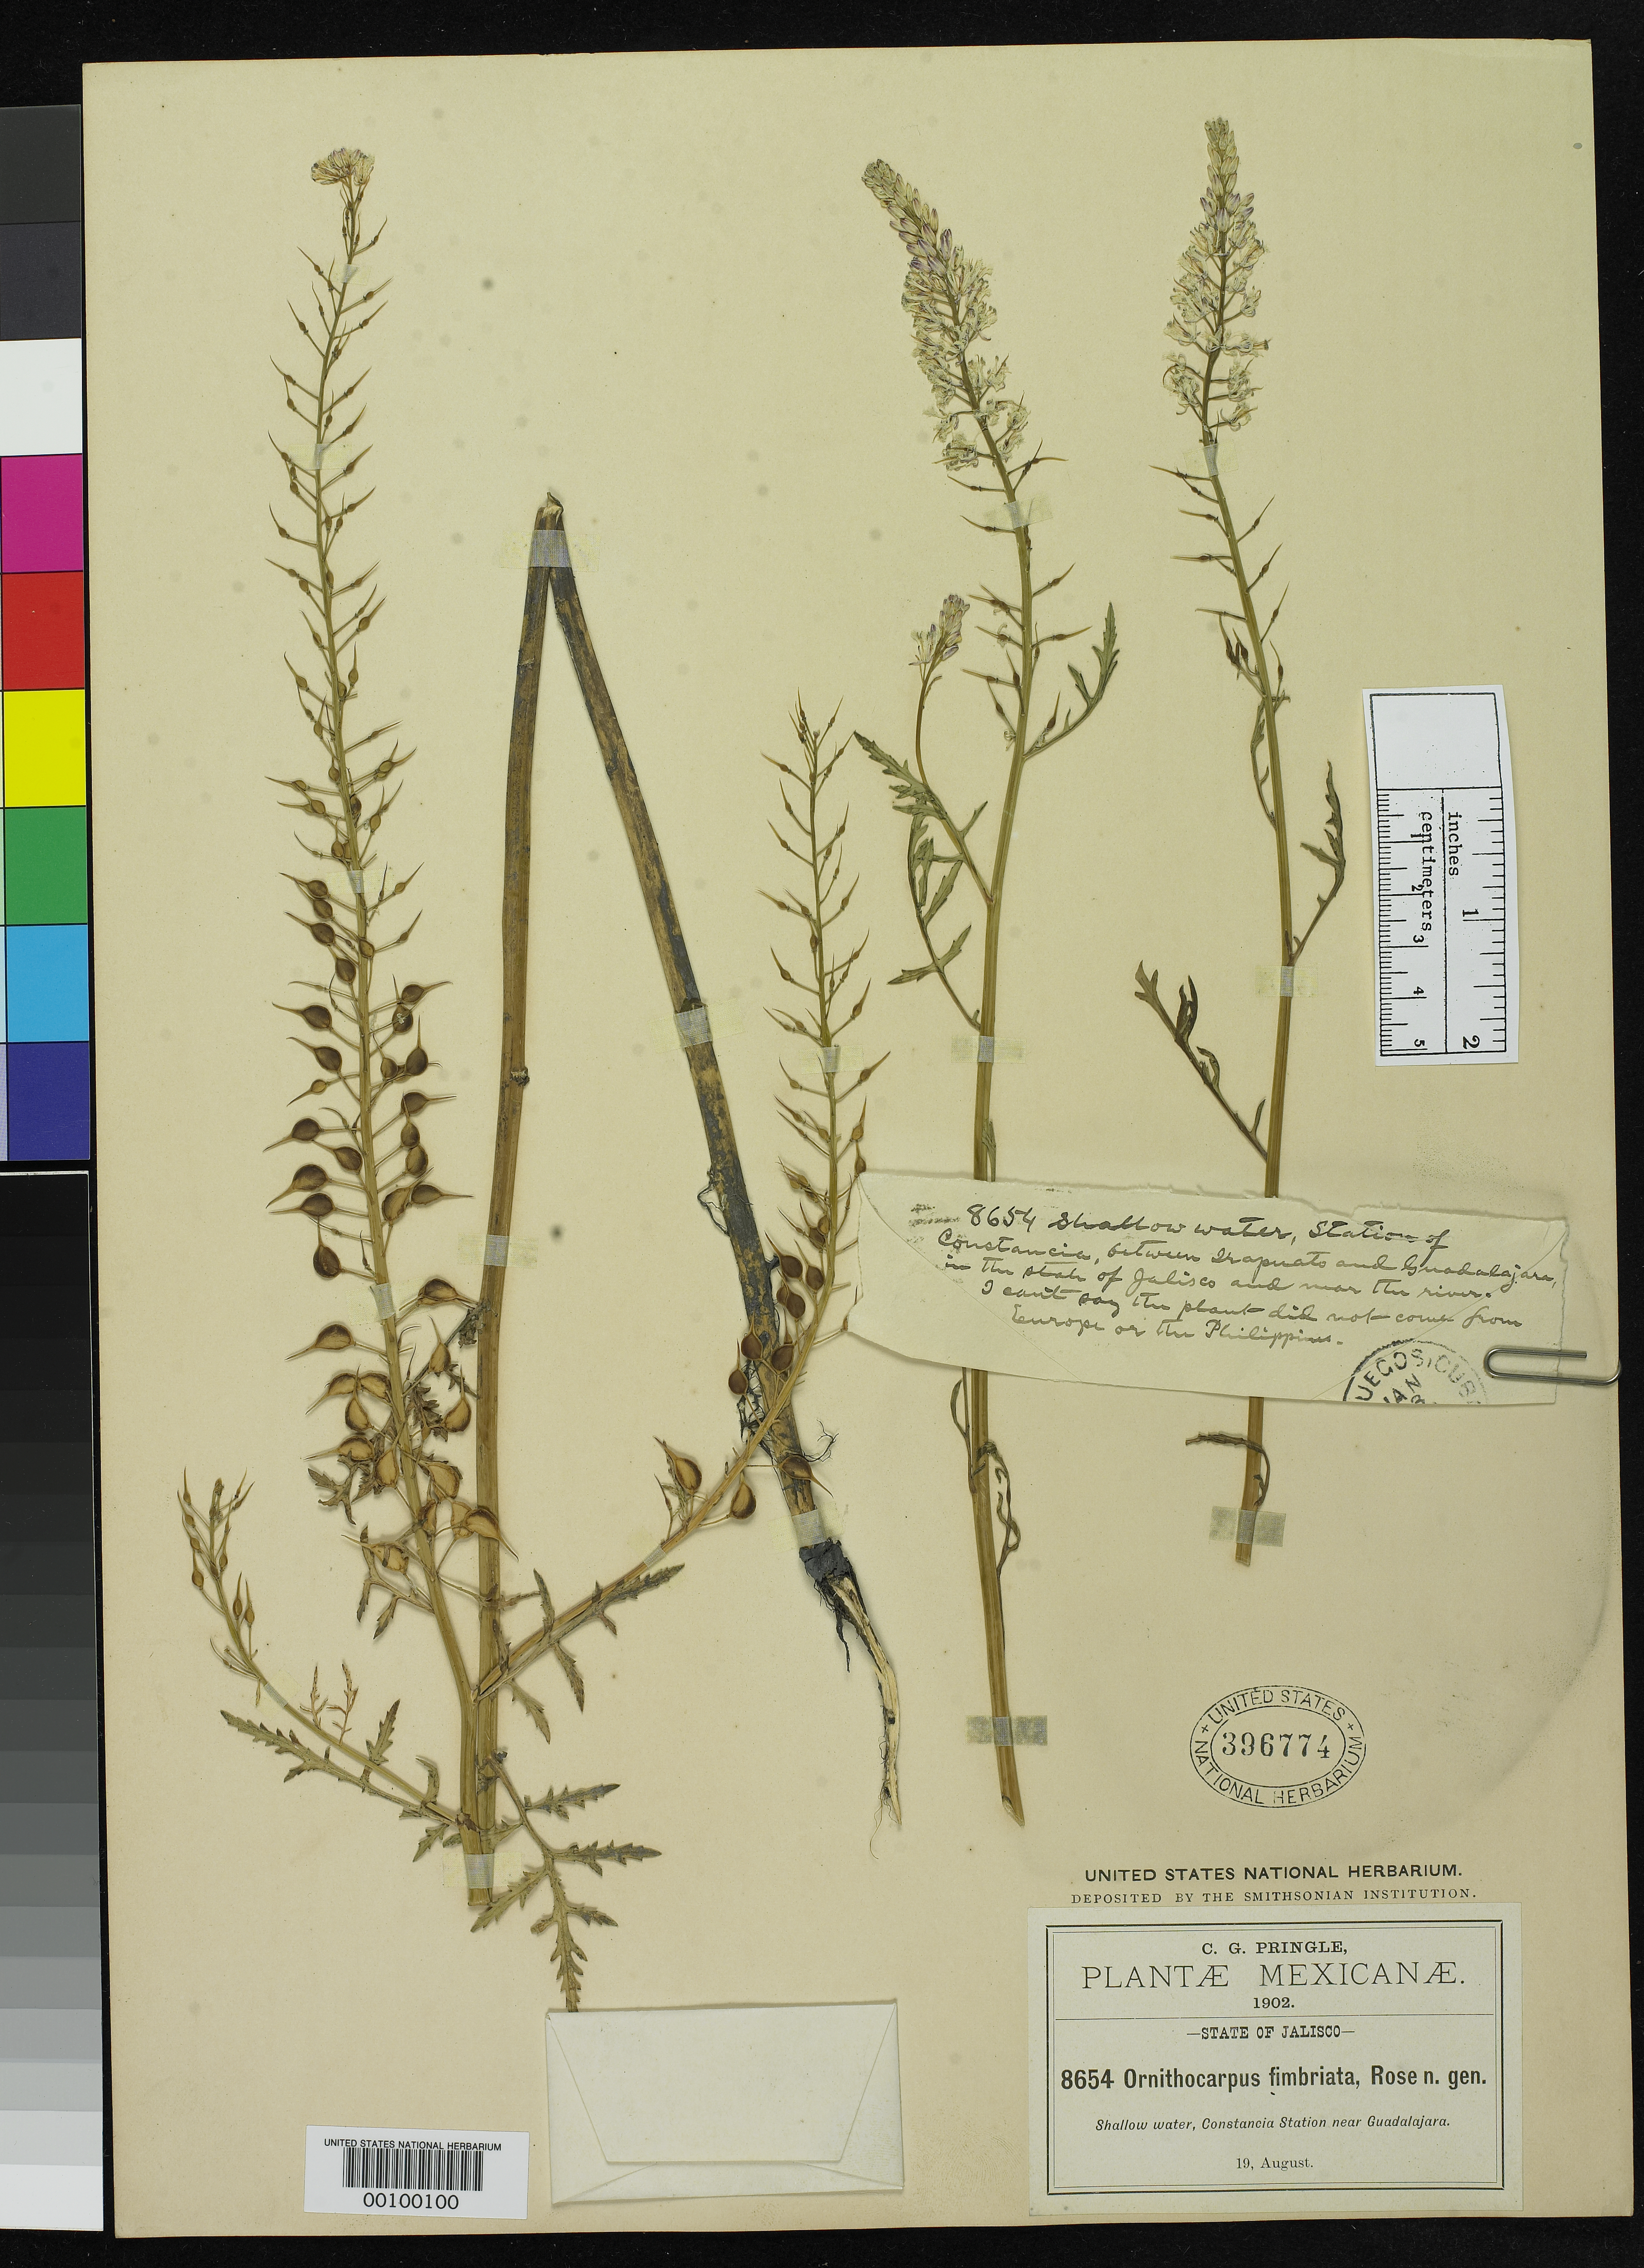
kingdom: Plantae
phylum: Tracheophyta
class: Magnoliopsida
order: Brassicales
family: Brassicaceae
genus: Ornithocarpa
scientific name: Ornithocarpa fimbriata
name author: Rose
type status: Holotype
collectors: C. G. Pringle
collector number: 8654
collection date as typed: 19 Aug 1902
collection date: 1902-08-19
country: Mexico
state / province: Jalisco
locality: Constancia Station, E of Guadalajara.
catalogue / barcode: US 396774